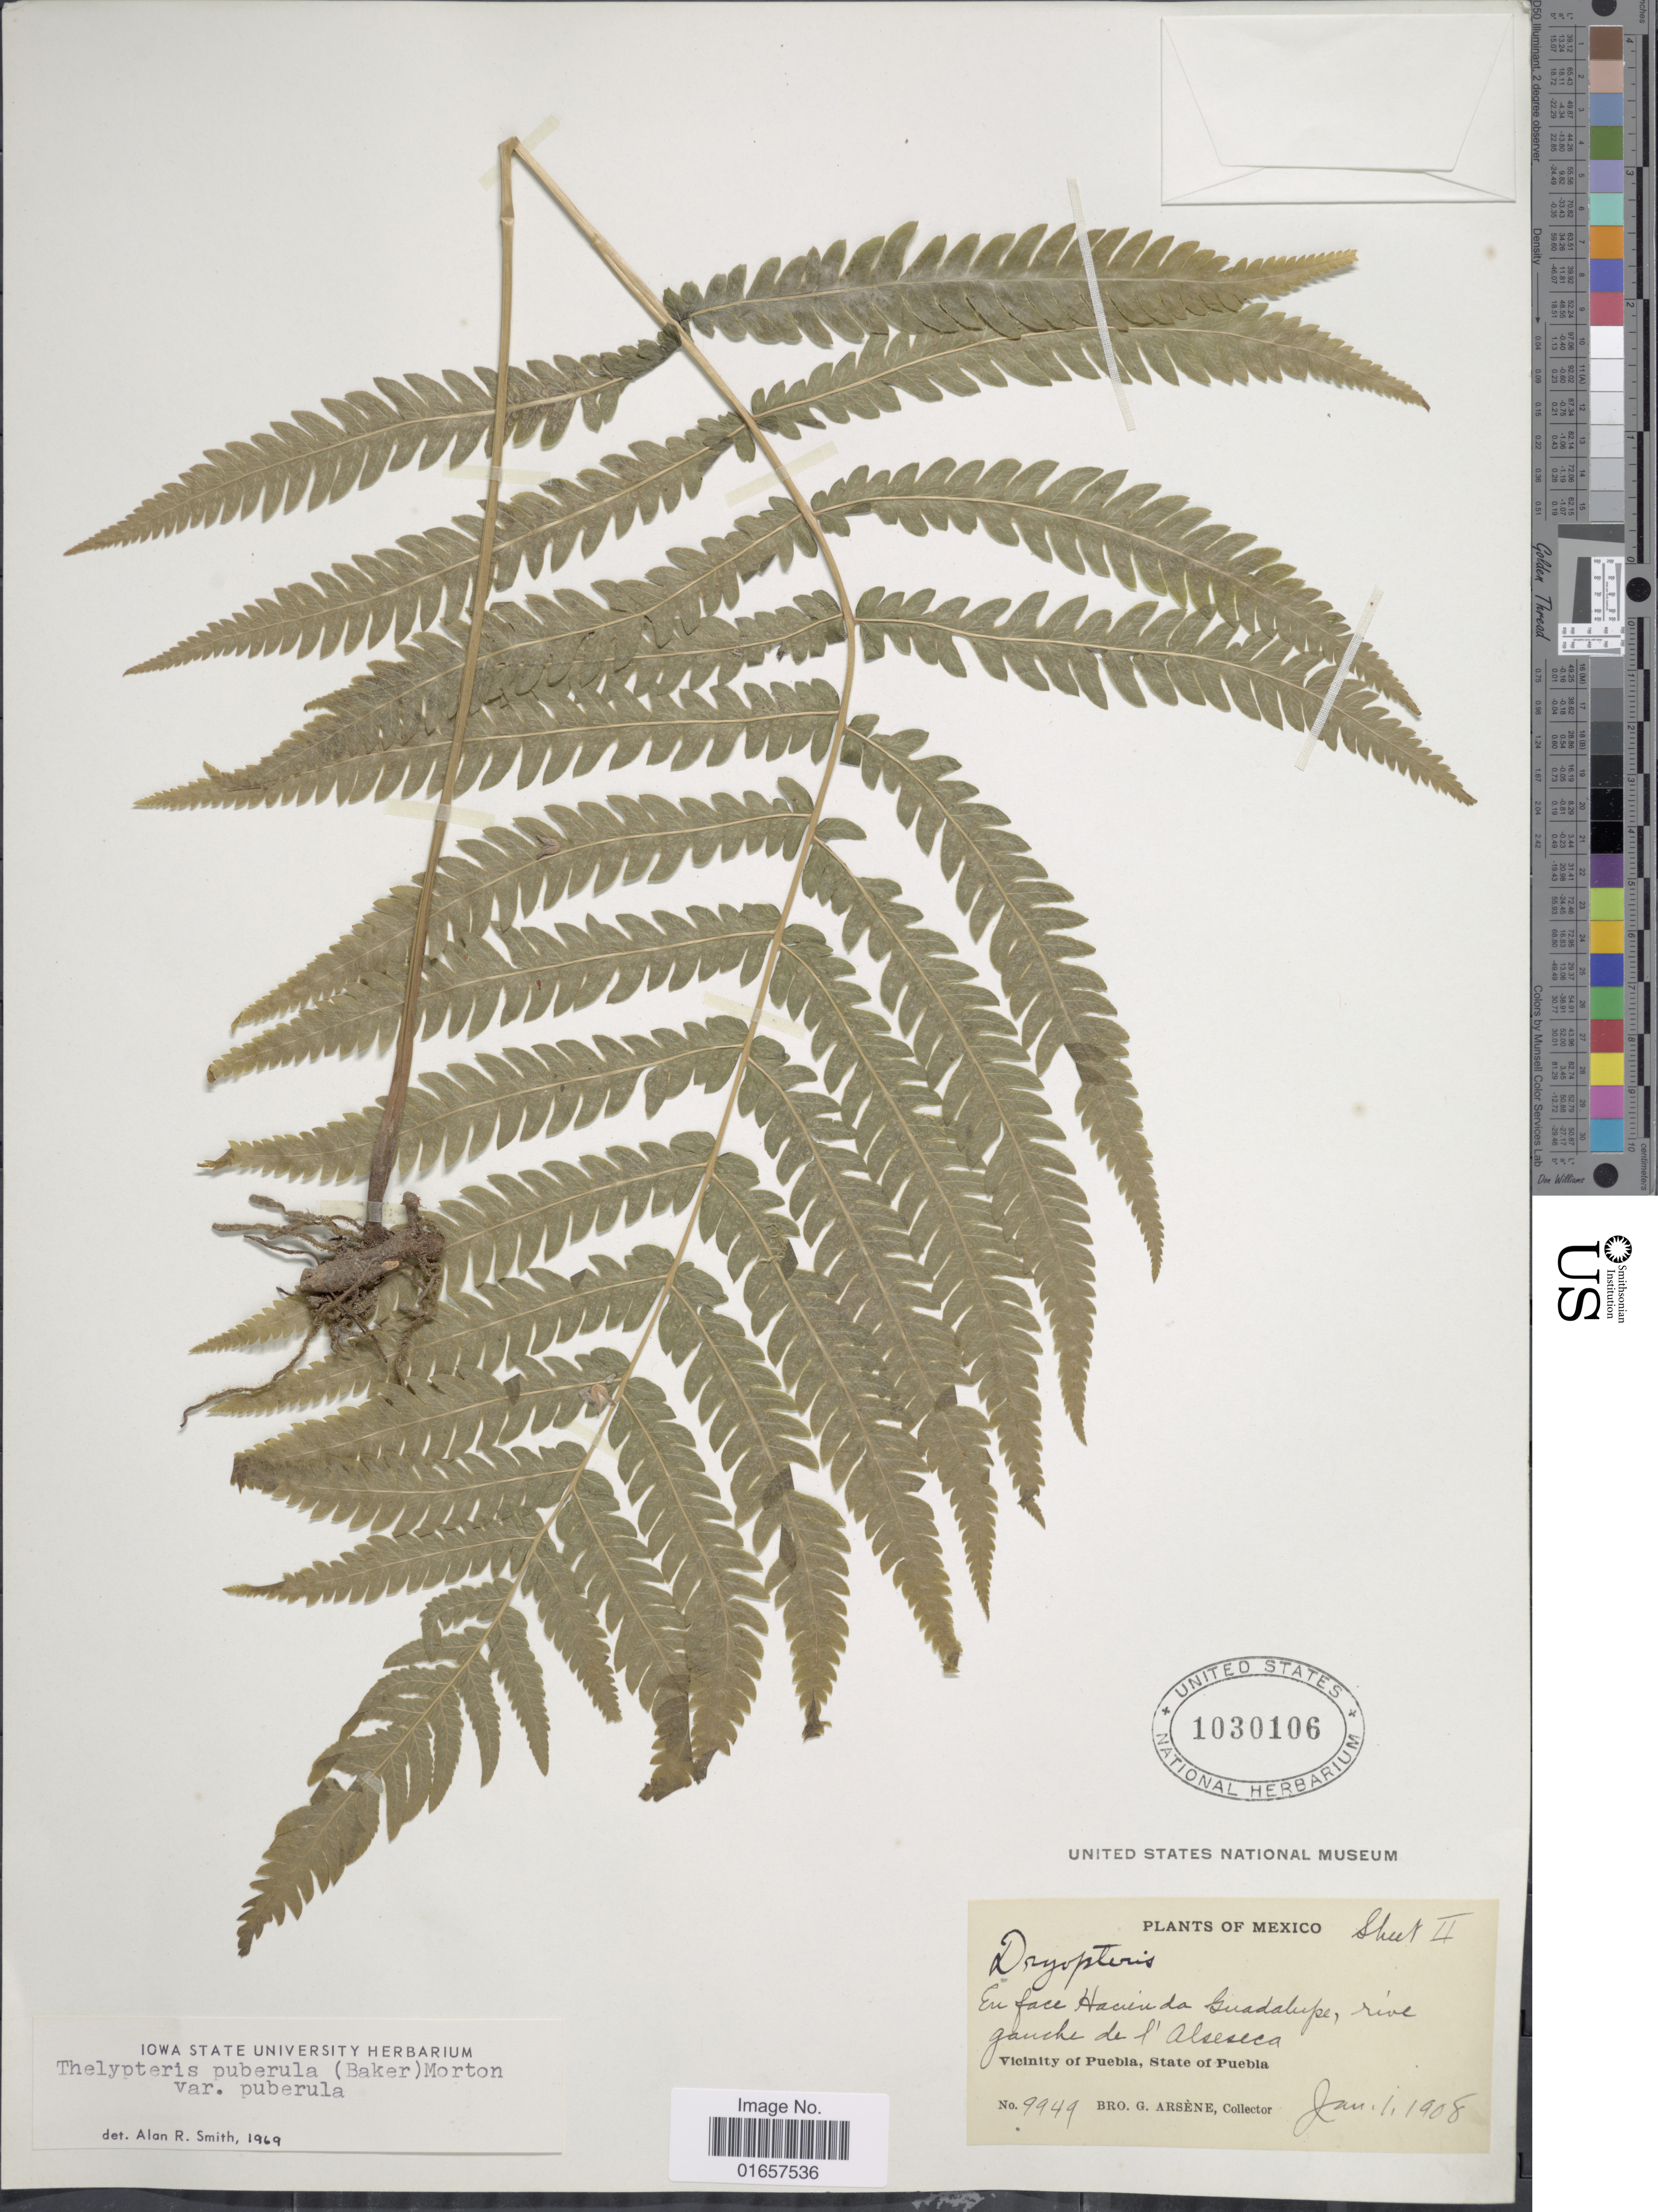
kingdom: Plantae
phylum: Tracheophyta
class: Polypodiopsida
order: Polypodiales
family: Thelypteridaceae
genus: Christella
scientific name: Christella puberula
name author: (Baker) Á. Löve & D. Löve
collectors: Bro. G. Arsène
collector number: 9949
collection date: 1908-01-01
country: Mexico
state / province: Puebla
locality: Mexico, Eu face Hacienda Guadalupe, rive gauche de l'Alseseca, Vicinity of Puebla, State of Puebla.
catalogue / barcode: US 1030106